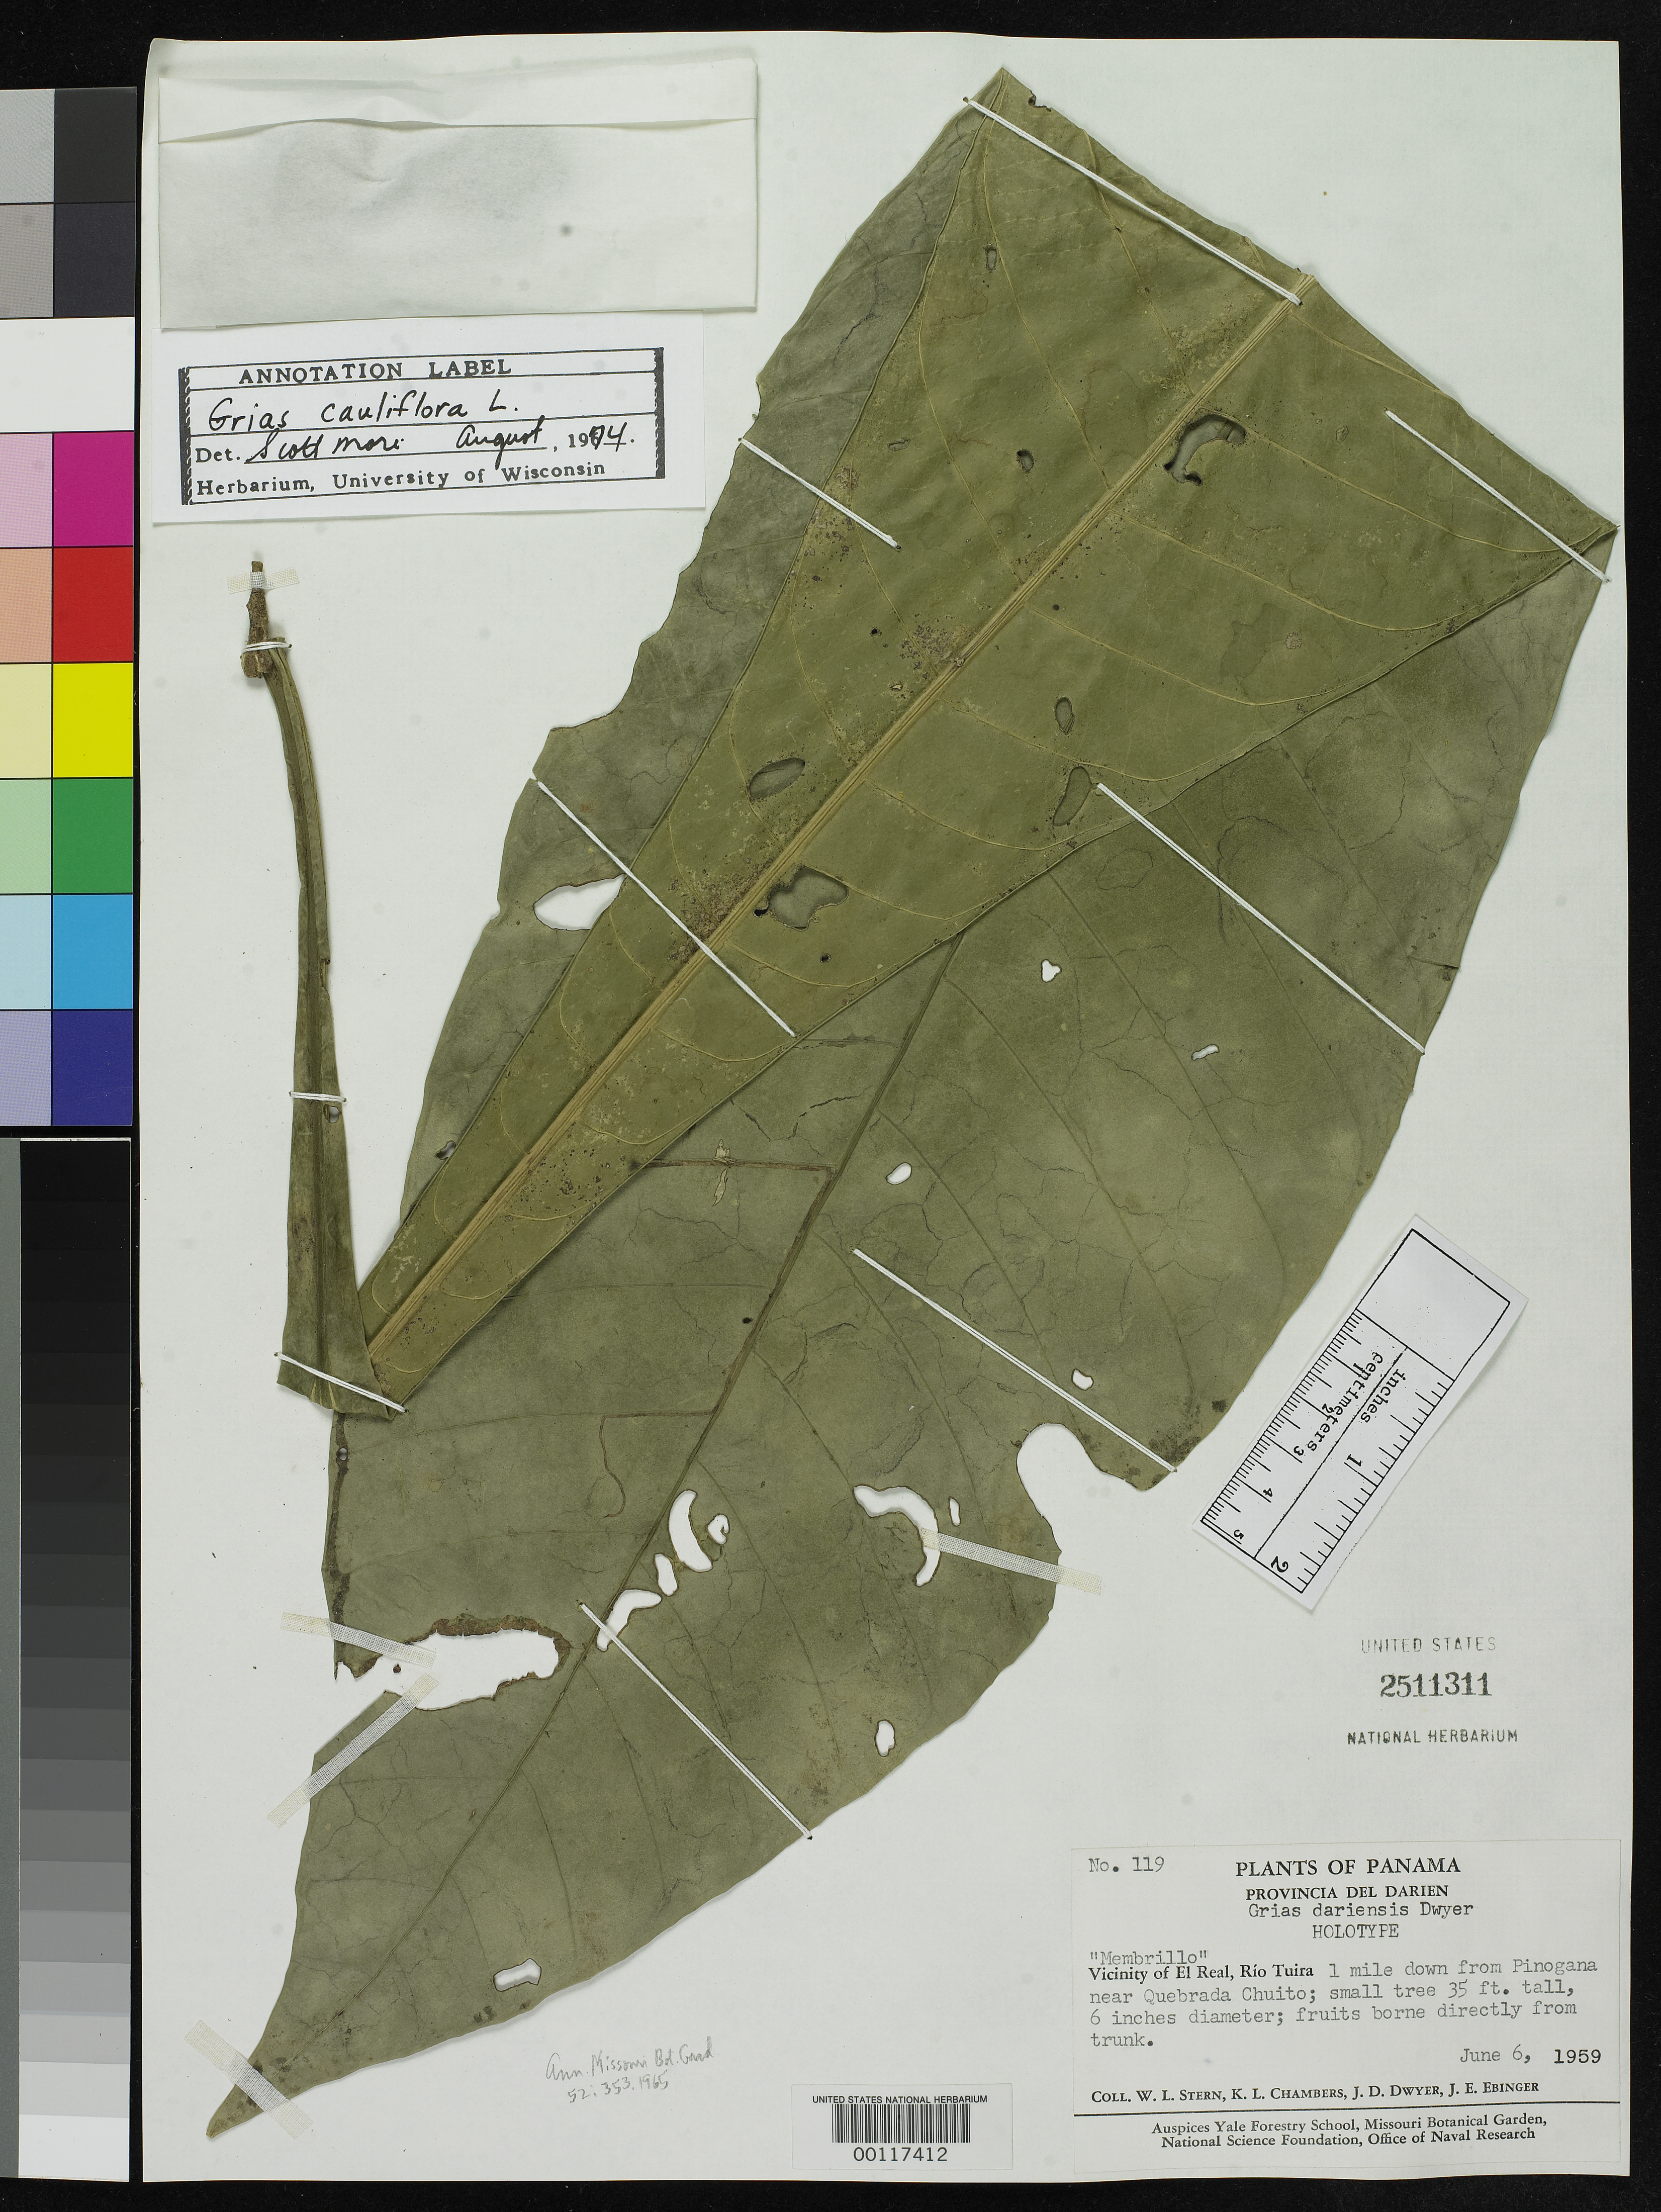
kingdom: Plantae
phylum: Tracheophyta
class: Magnoliopsida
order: Ericales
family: Lecythidaceae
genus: Grias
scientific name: Grias dariensis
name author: Dwyer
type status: Holotype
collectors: W. L. Stern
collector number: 119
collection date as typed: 06 Jun 1959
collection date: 1959-06-06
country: Panama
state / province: Darién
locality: Vicinity of el Real, Rio Tuirea, 1 mi. from Pinogana near Quebrada Chuito.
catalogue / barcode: US 2511311